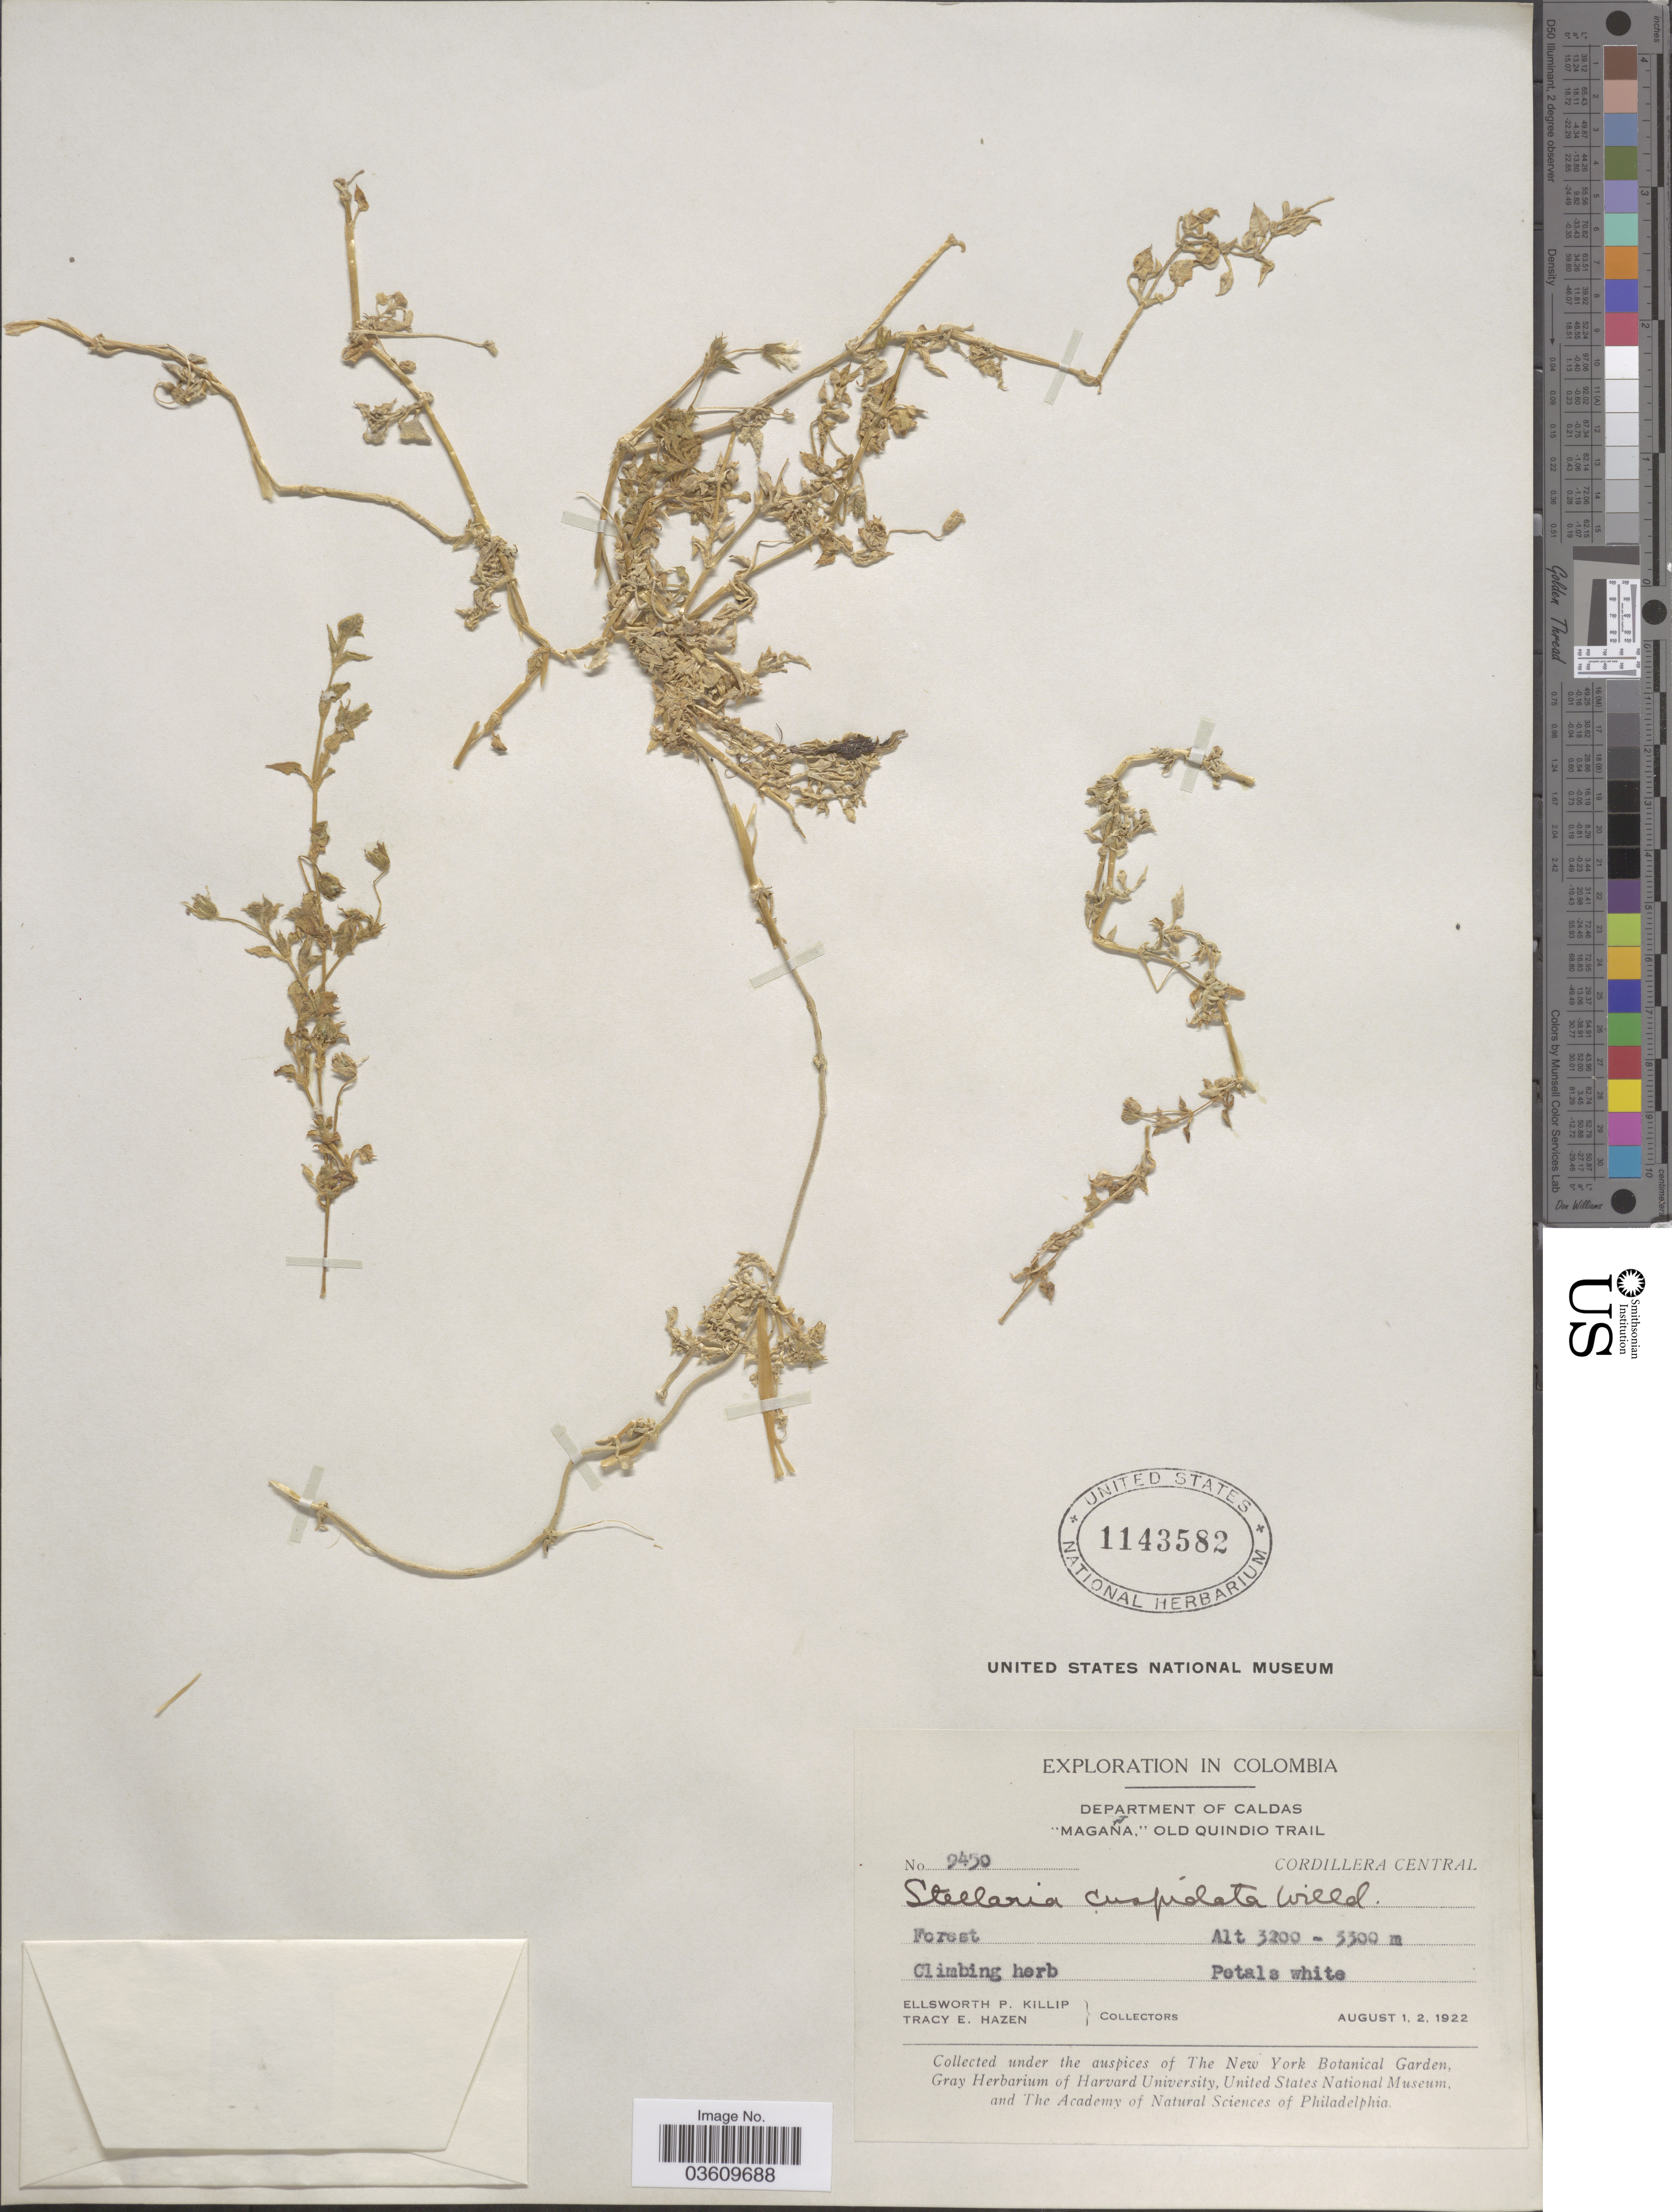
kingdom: Plantae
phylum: Tracheophyta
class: Magnoliopsida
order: Caryophyllales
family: Caryophyllaceae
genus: Stellaria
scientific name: Stellaria cuspidata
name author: Willd. ex Schltdl.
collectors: E. P. Killip & T. E. Hazen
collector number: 9450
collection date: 1922-08-01/1922-08-02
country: Colombia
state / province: Caldas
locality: Department of Caldas. "Magana," Old Quindio trail. Cordillera Central.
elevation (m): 3200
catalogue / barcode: US 1143582